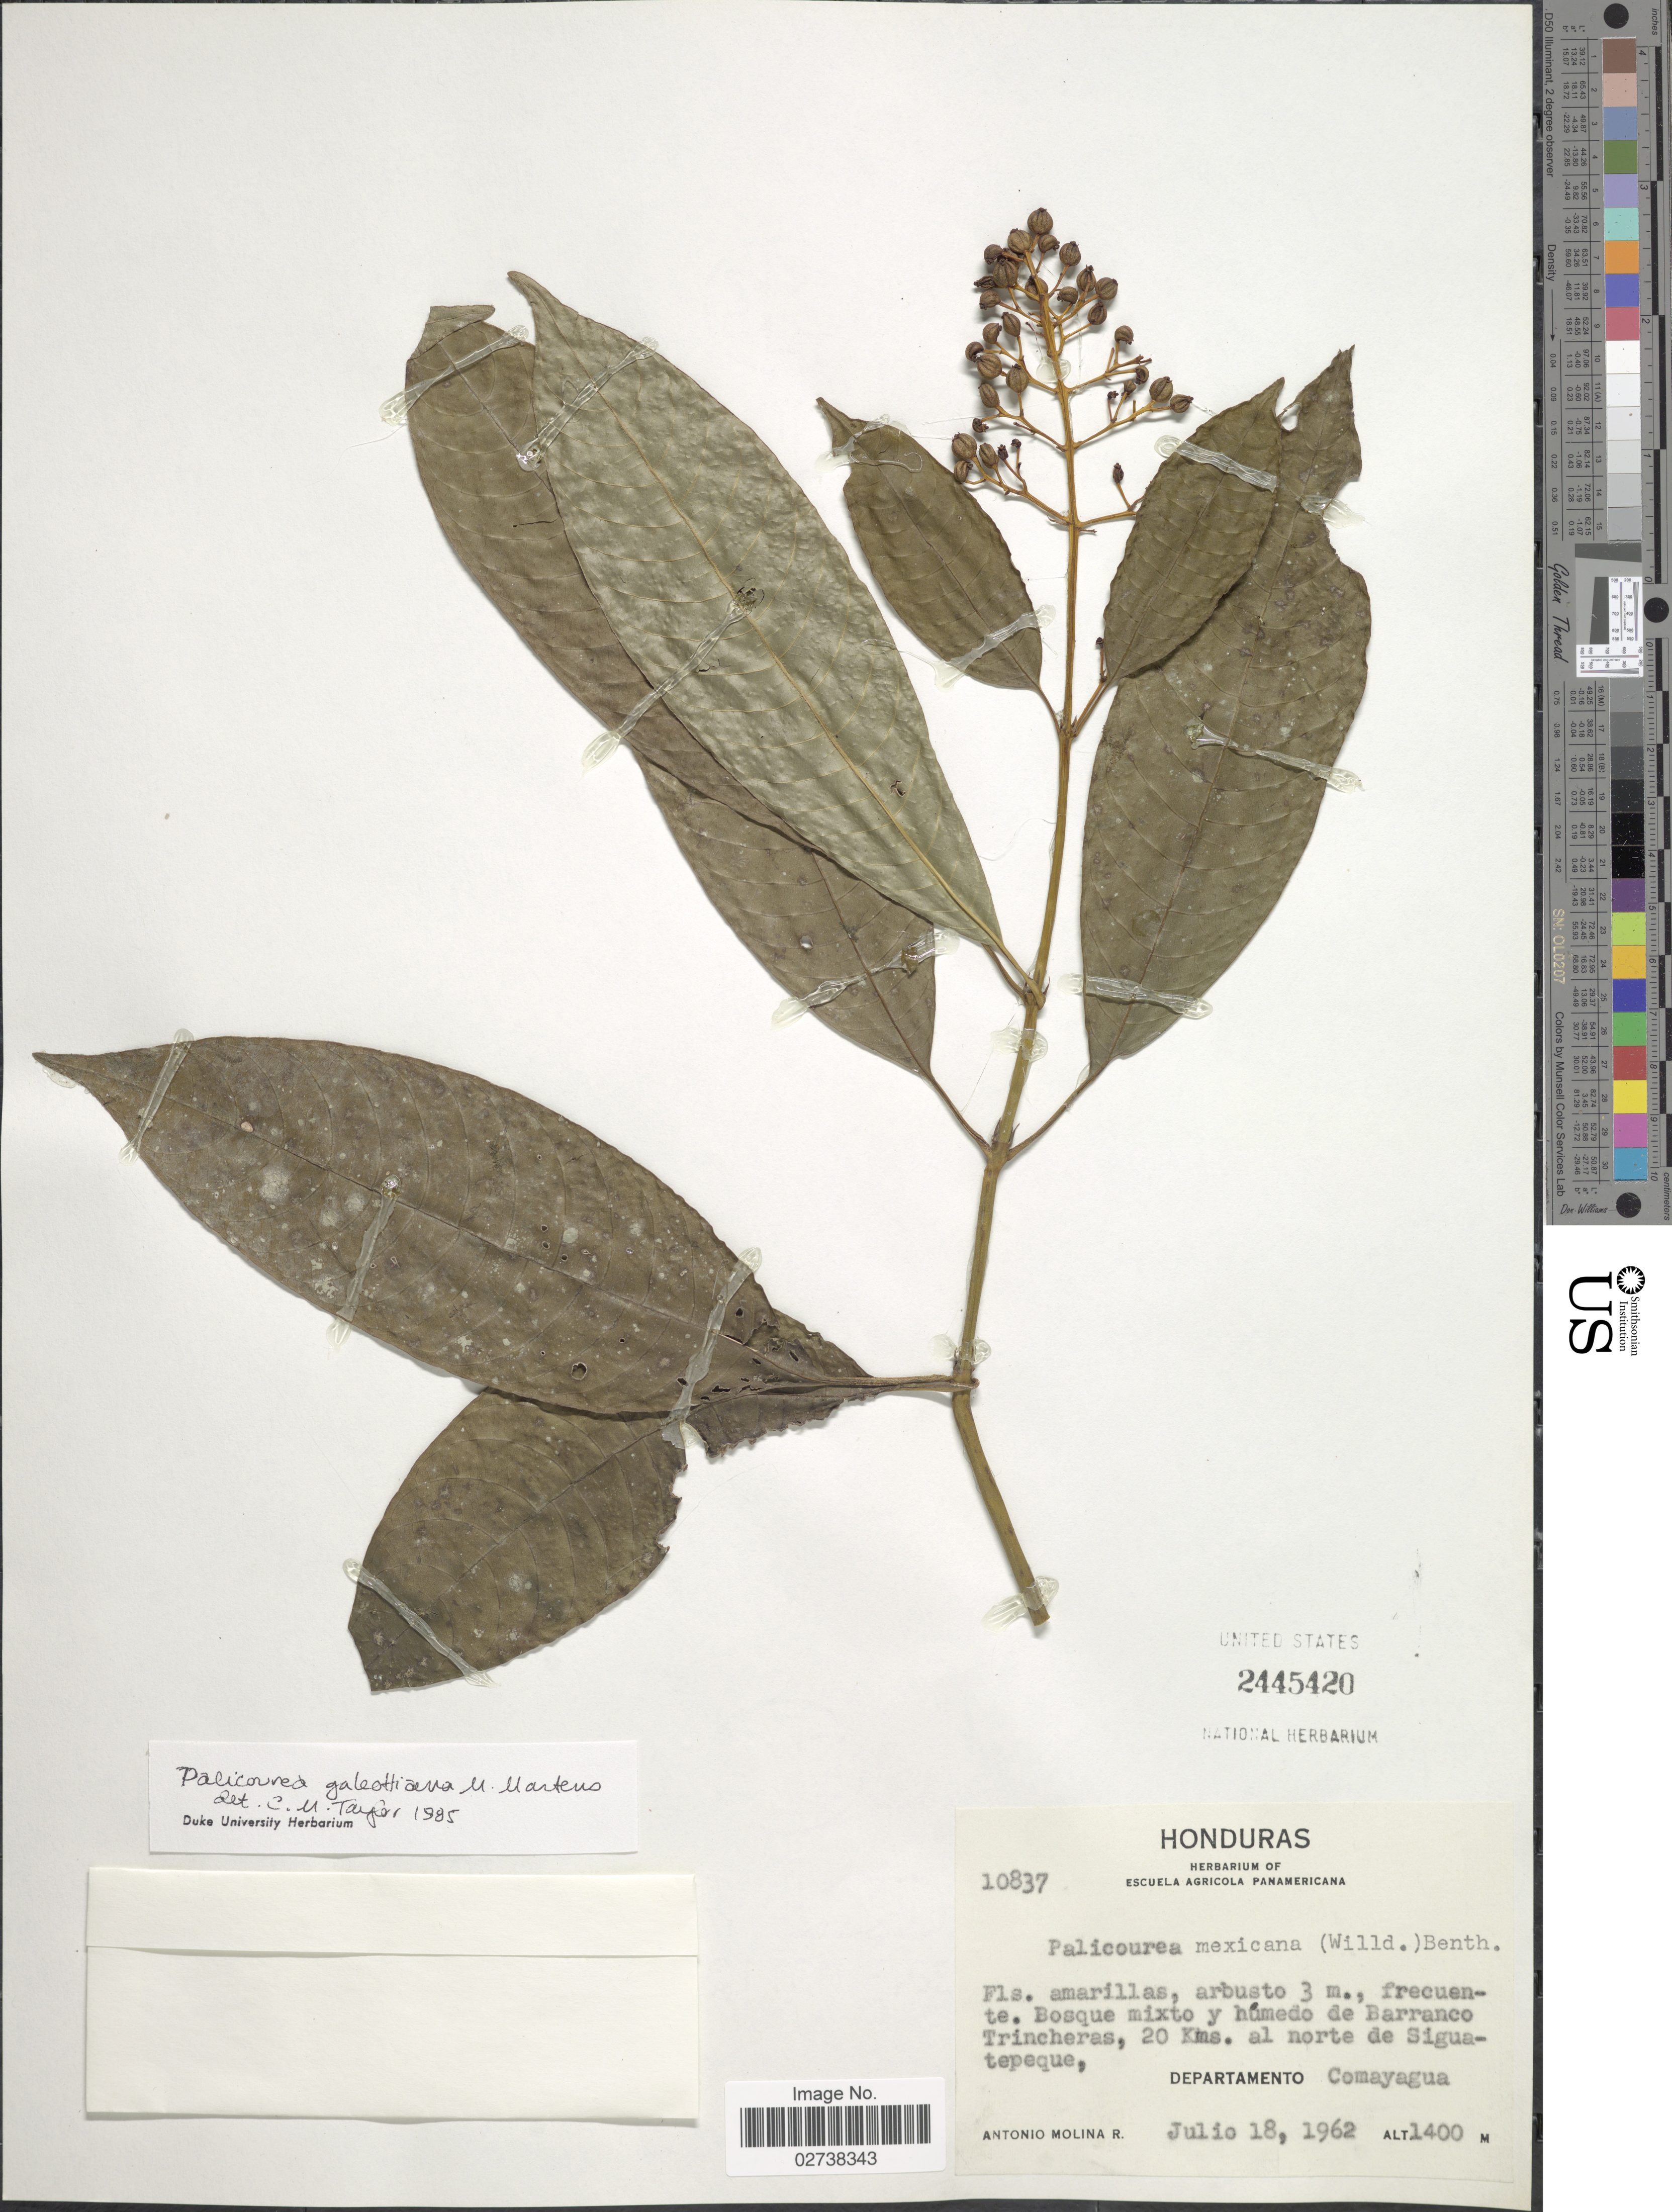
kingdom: Plantae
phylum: Tracheophyta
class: Magnoliopsida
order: Gentianales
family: Rubiaceae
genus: Palicourea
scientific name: Palicourea galeottiana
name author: M. Martens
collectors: A. Molina R.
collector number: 10837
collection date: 1962-07-18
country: Honduras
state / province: Comayagua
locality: Bosque mixto y humedo de Barranco Trincheras, 20 Kms. al norte de Siguatepeque, Departamento Comayagua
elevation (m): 1400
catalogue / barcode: US 2445420